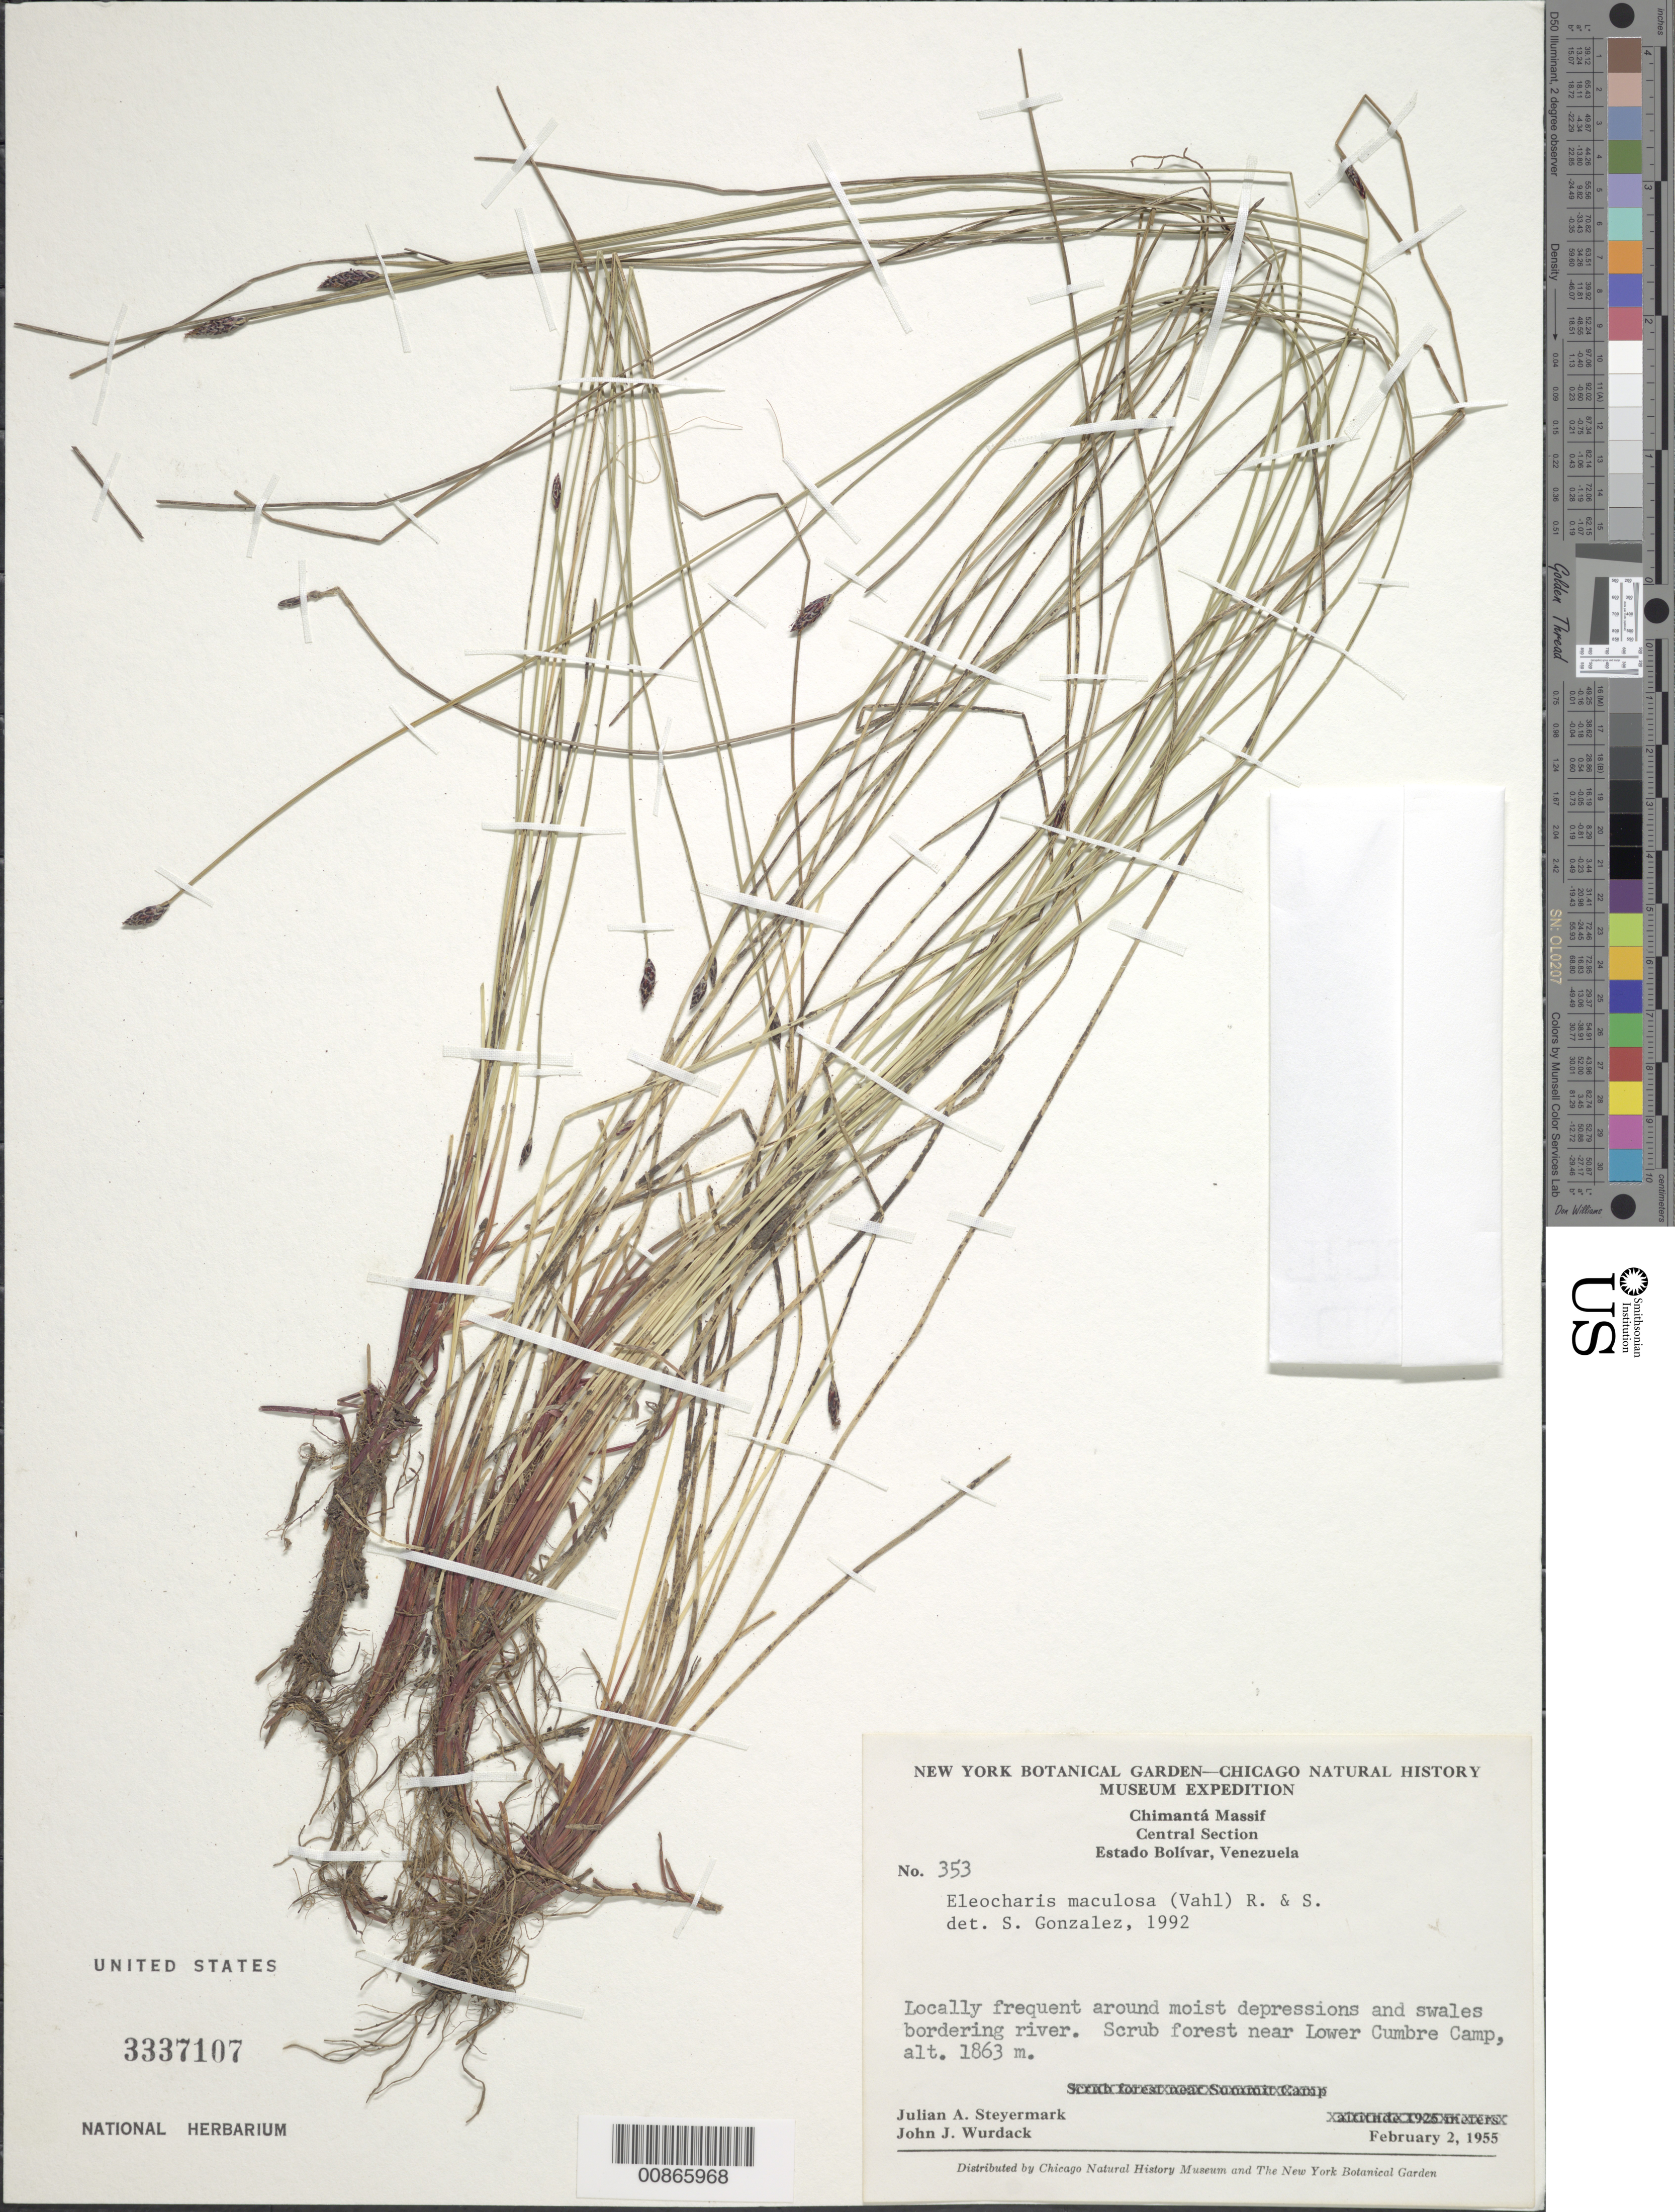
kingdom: Plantae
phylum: Tracheophyta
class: Liliopsida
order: Poales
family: Cyperaceae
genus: Eleocharis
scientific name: Eleocharis maculosa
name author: (Vahl) Roem. & Schult.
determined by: Gonzalez, Sophie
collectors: J. Steyermark & J. J. Wurdack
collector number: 55 353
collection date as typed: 2-Feb-55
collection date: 1955-02-02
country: Venezuela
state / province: Bolívar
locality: Chimantá Massif, Central Section, near Lower Cumbre Camp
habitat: Moist depressions and swales bordering river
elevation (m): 1863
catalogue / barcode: US 3337107